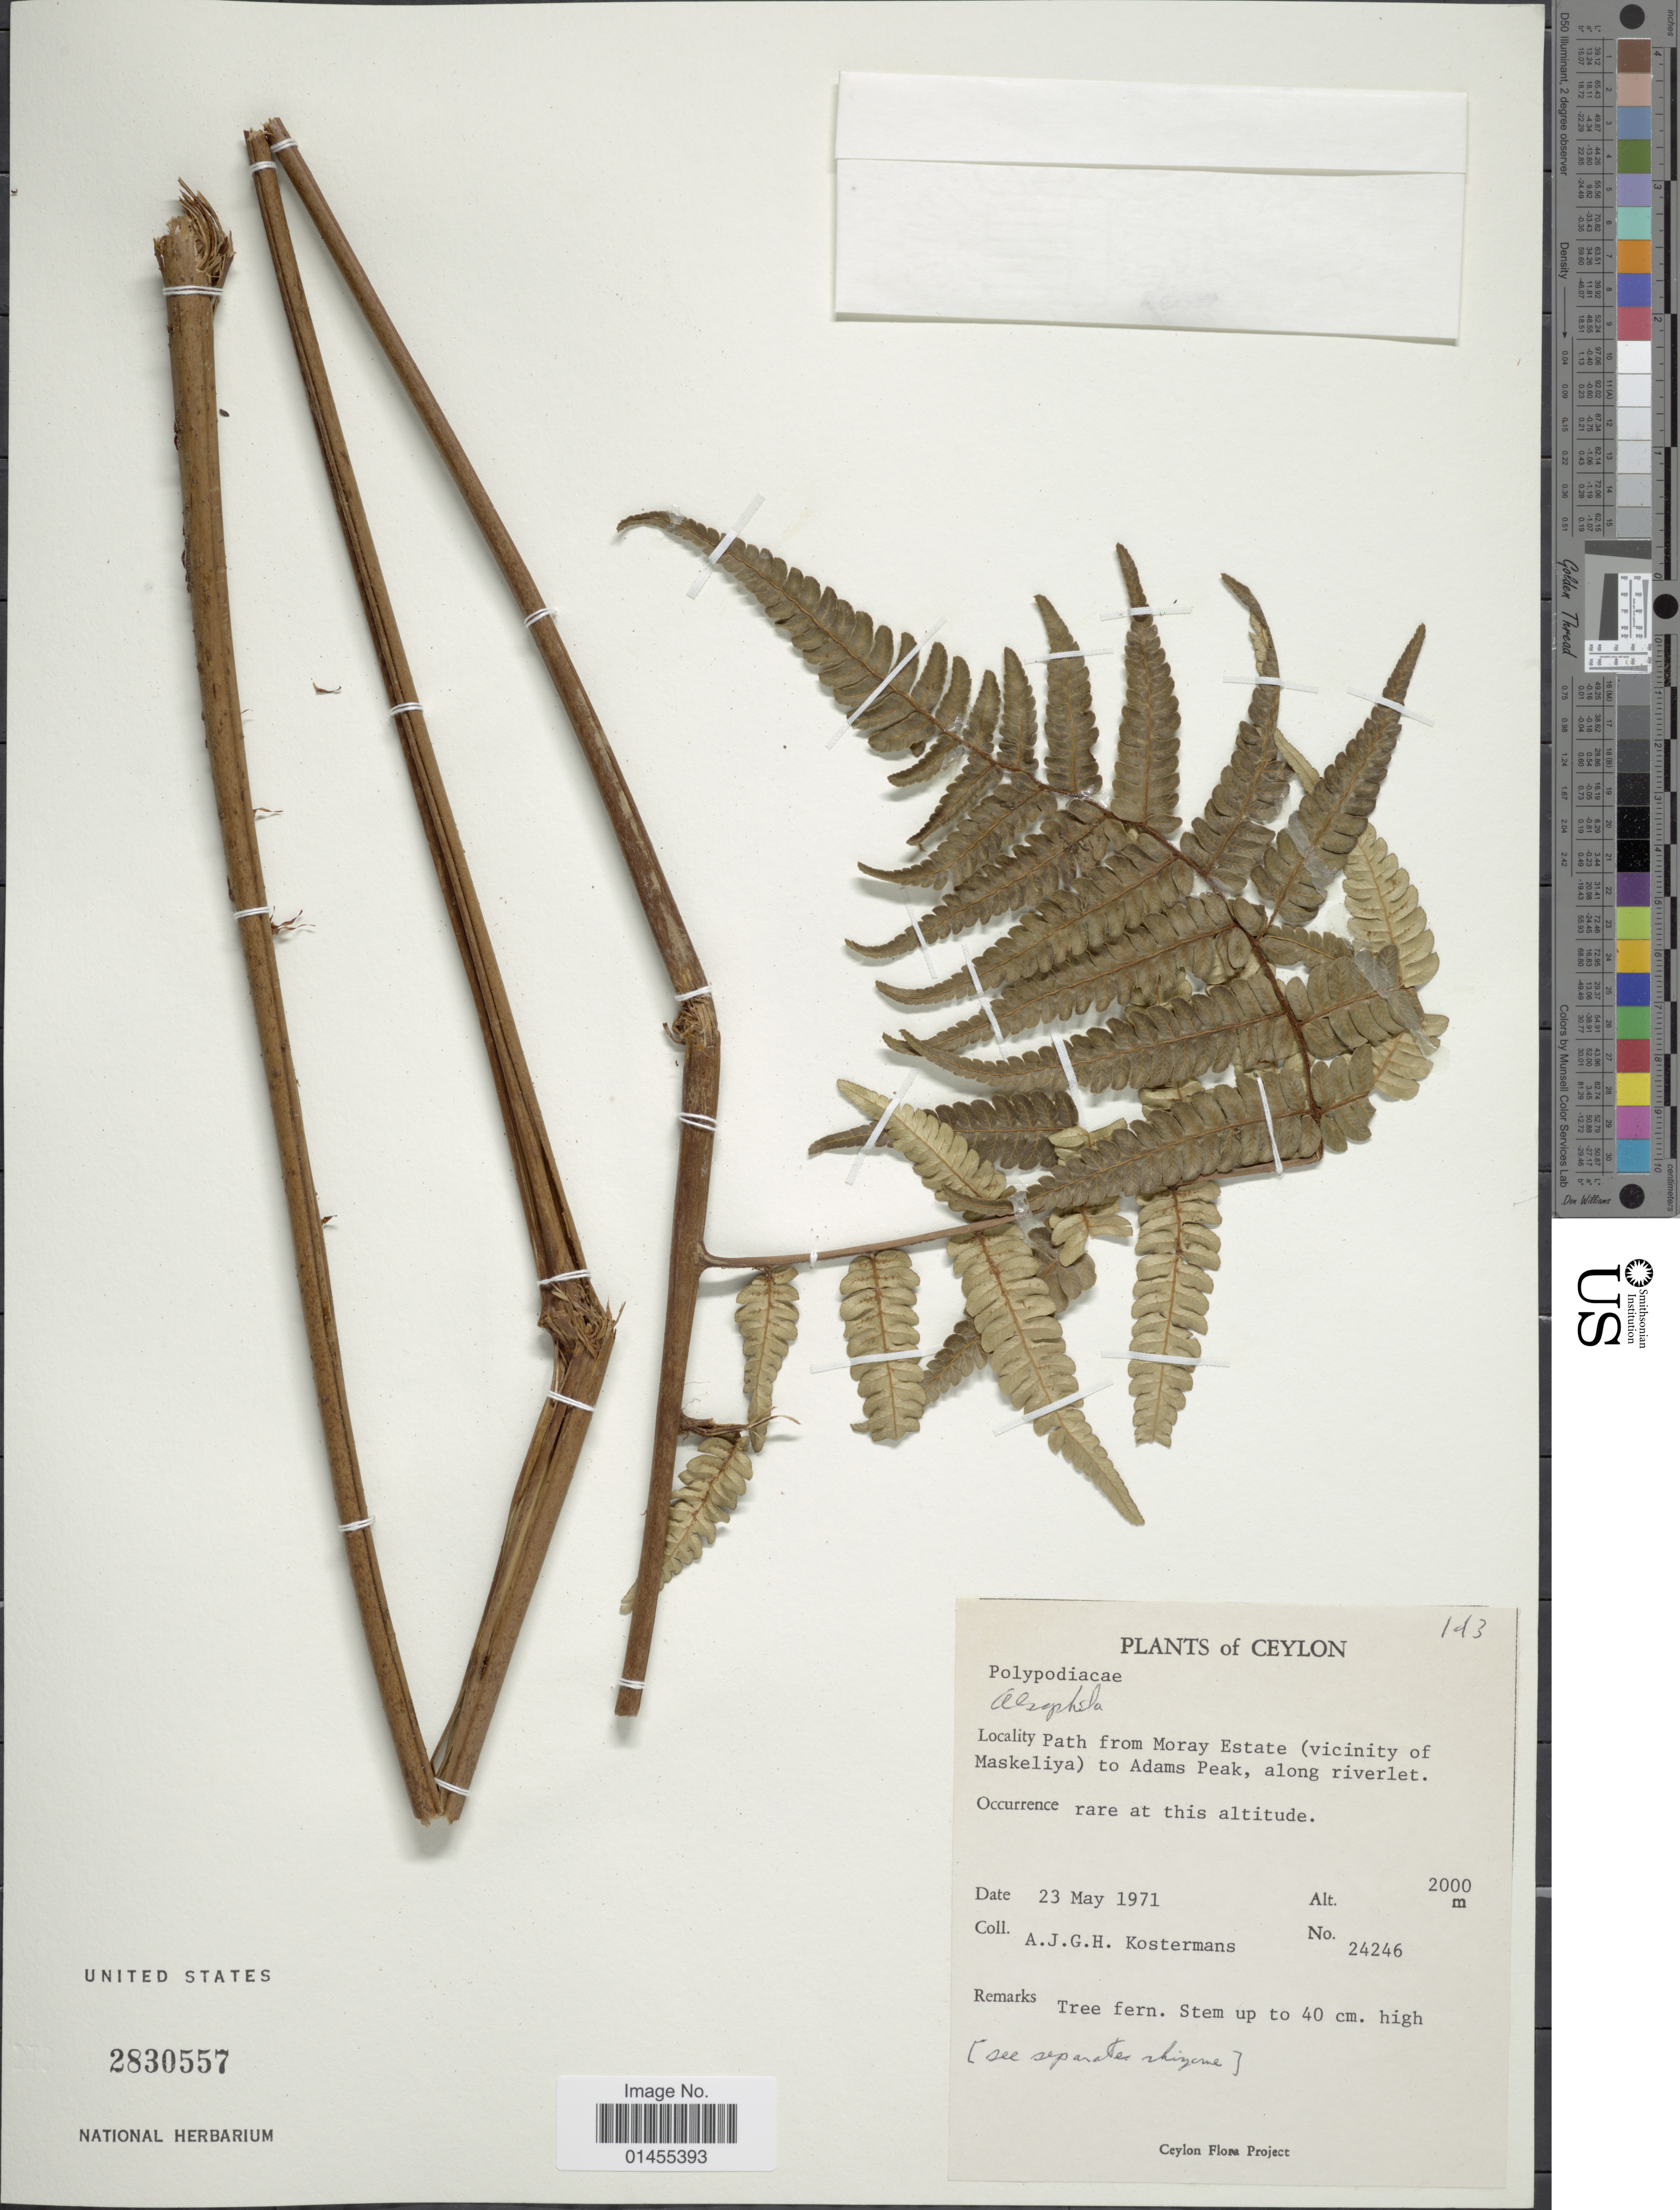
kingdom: Plantae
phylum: Tracheophyta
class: Polypodiopsida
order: Cyatheales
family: Cyatheaceae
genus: Alsophila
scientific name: Alsophila sp.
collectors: A. J. G. Kostermans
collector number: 24246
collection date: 1971-05-23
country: Sri Lanka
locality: Ceylon, Path from Moray Estate (vicinity of Maskeliya) to Adams Peak, along riverlet.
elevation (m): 2000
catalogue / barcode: US 2830557